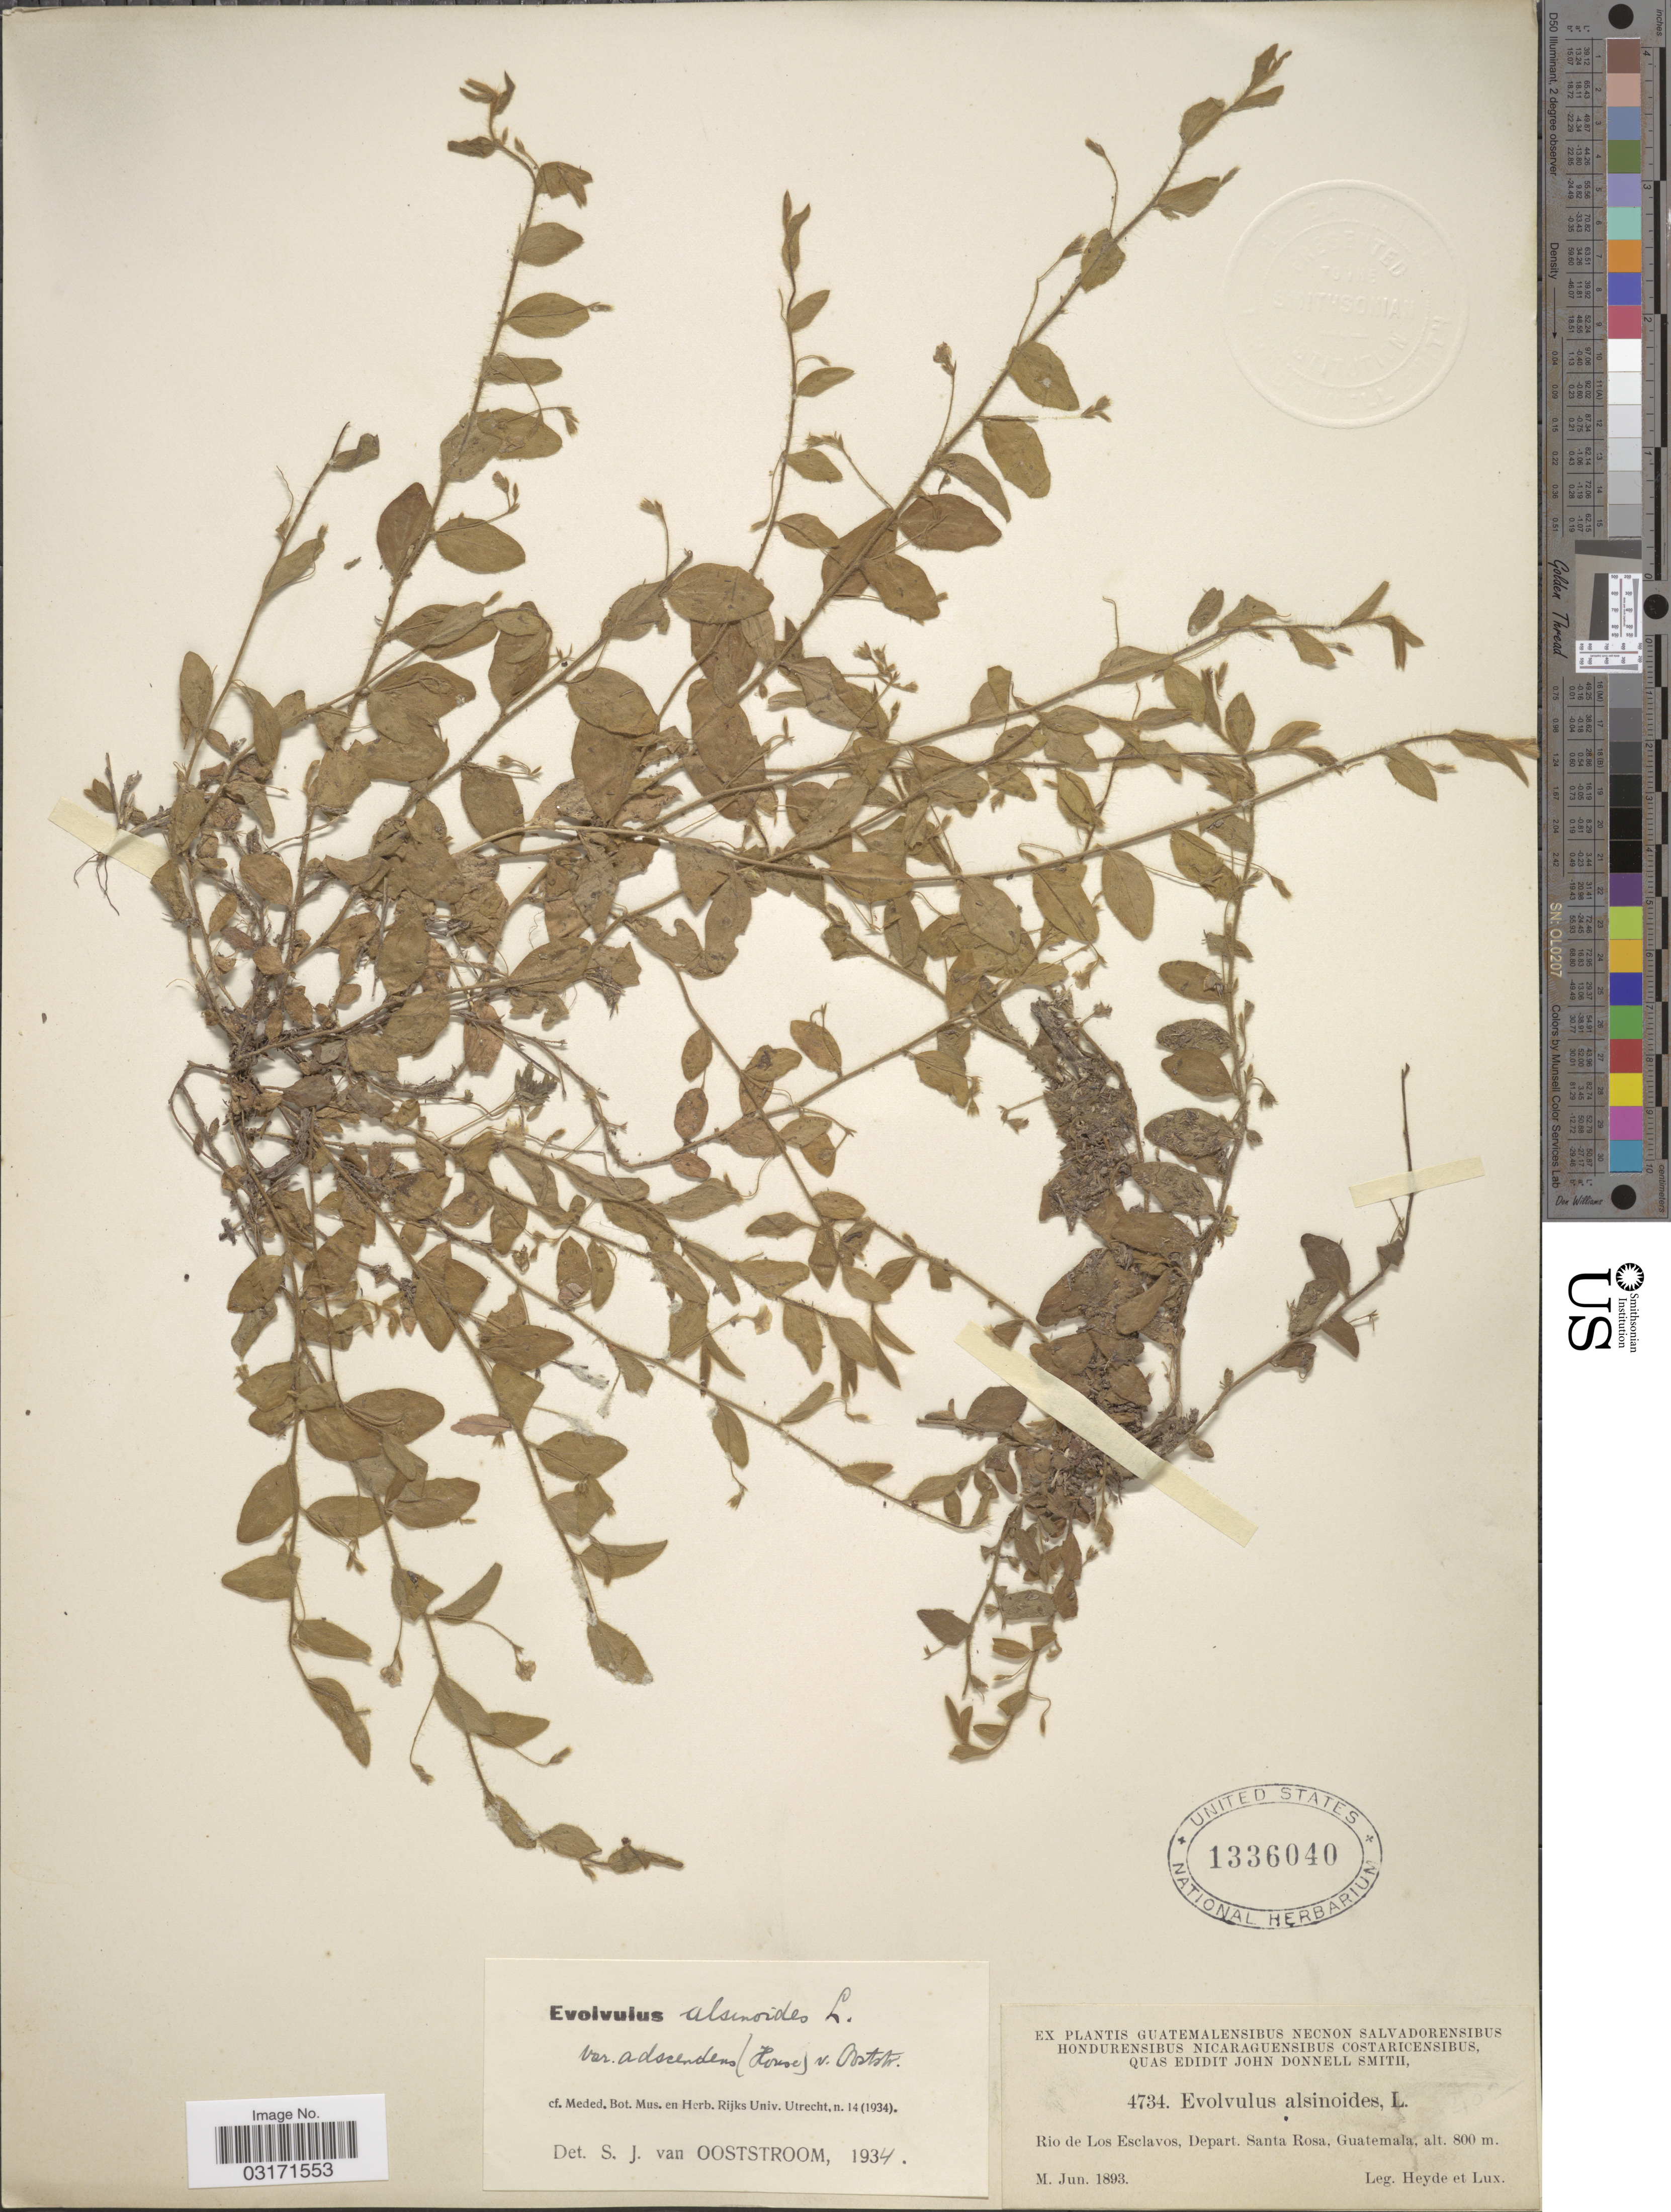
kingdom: Plantae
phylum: Tracheophyta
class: Magnoliopsida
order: Solanales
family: Convolvulaceae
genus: Evolvulus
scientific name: Evolvulus alsinoides var. adscendens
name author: (House) Ooststr.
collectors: Heyde & Lux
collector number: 4734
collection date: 1893-06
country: Guatemala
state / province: Santa Rosa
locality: Rio de Los Esclavos, Depart. Santa Rosa, Guatemala.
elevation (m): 800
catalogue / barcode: US 1336040